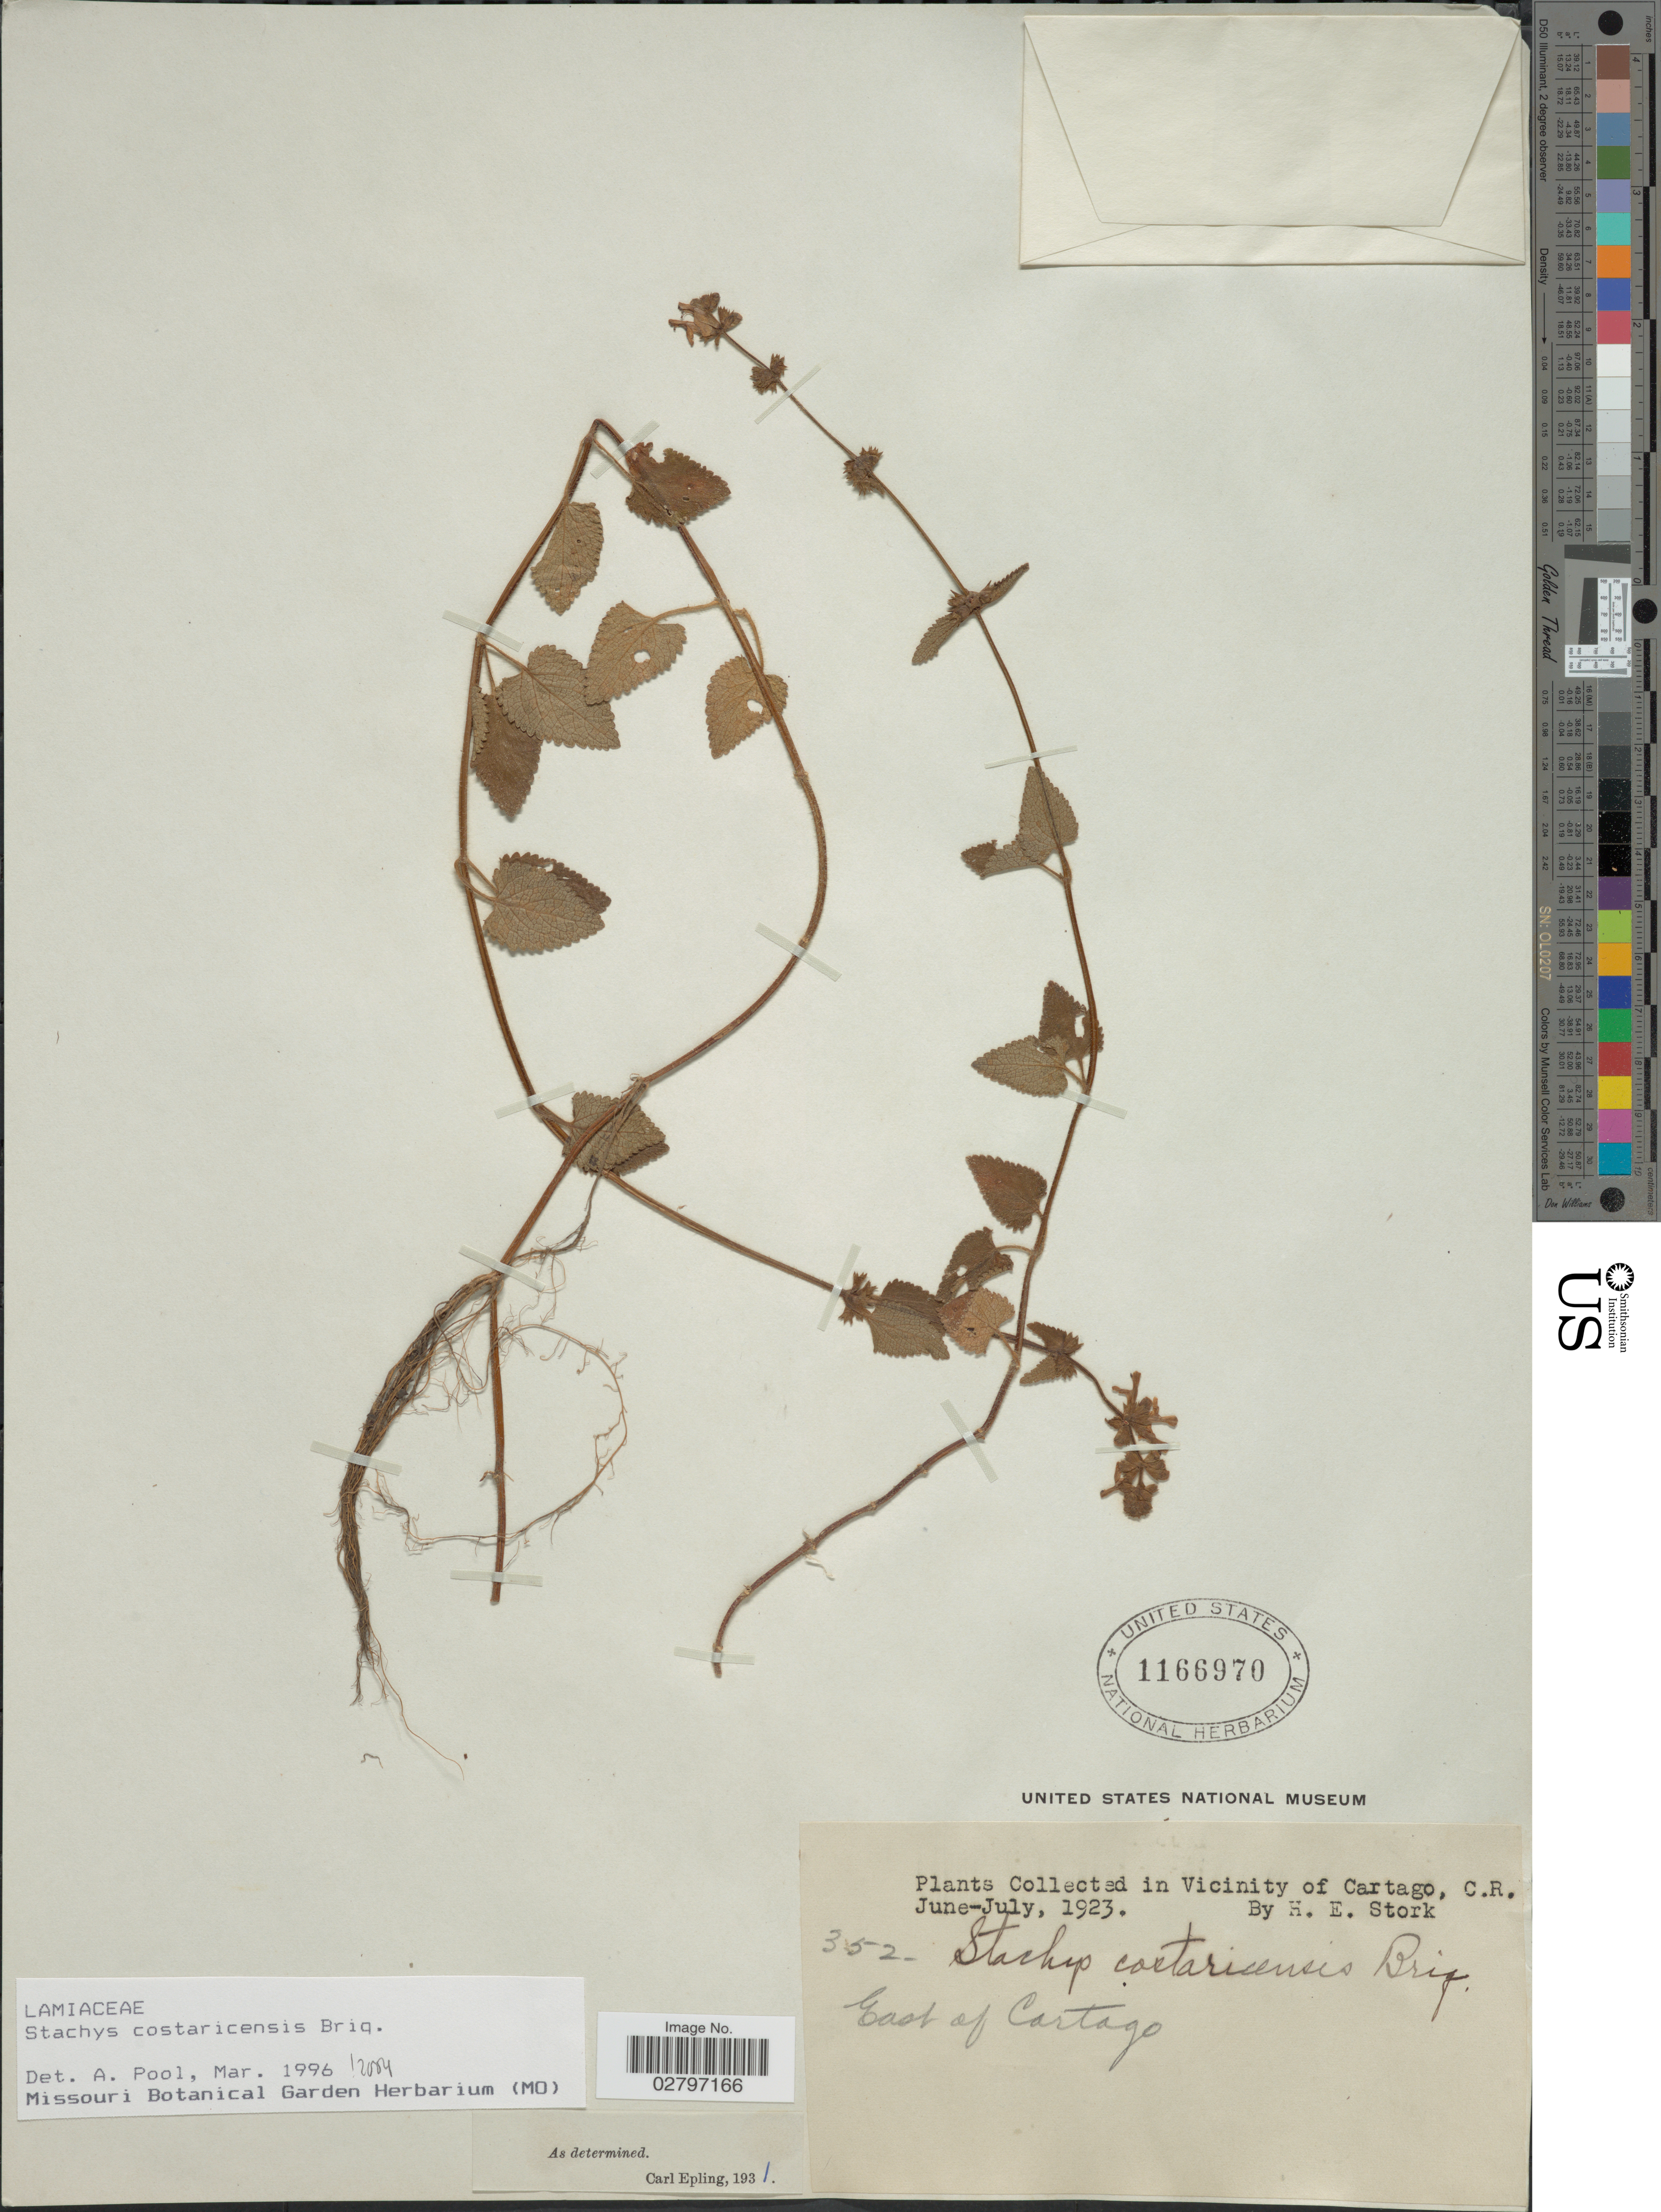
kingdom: Plantae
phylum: Tracheophyta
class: Magnoliopsida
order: Lamiales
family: Lamiaceae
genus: Stachys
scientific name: Stachys costaricensis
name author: Briq.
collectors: H. E. Stork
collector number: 352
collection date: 1923-06/1923-07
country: Costa Rica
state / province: Cartago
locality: Vicinity of Cartago. East of Cartago.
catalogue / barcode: US 1166970